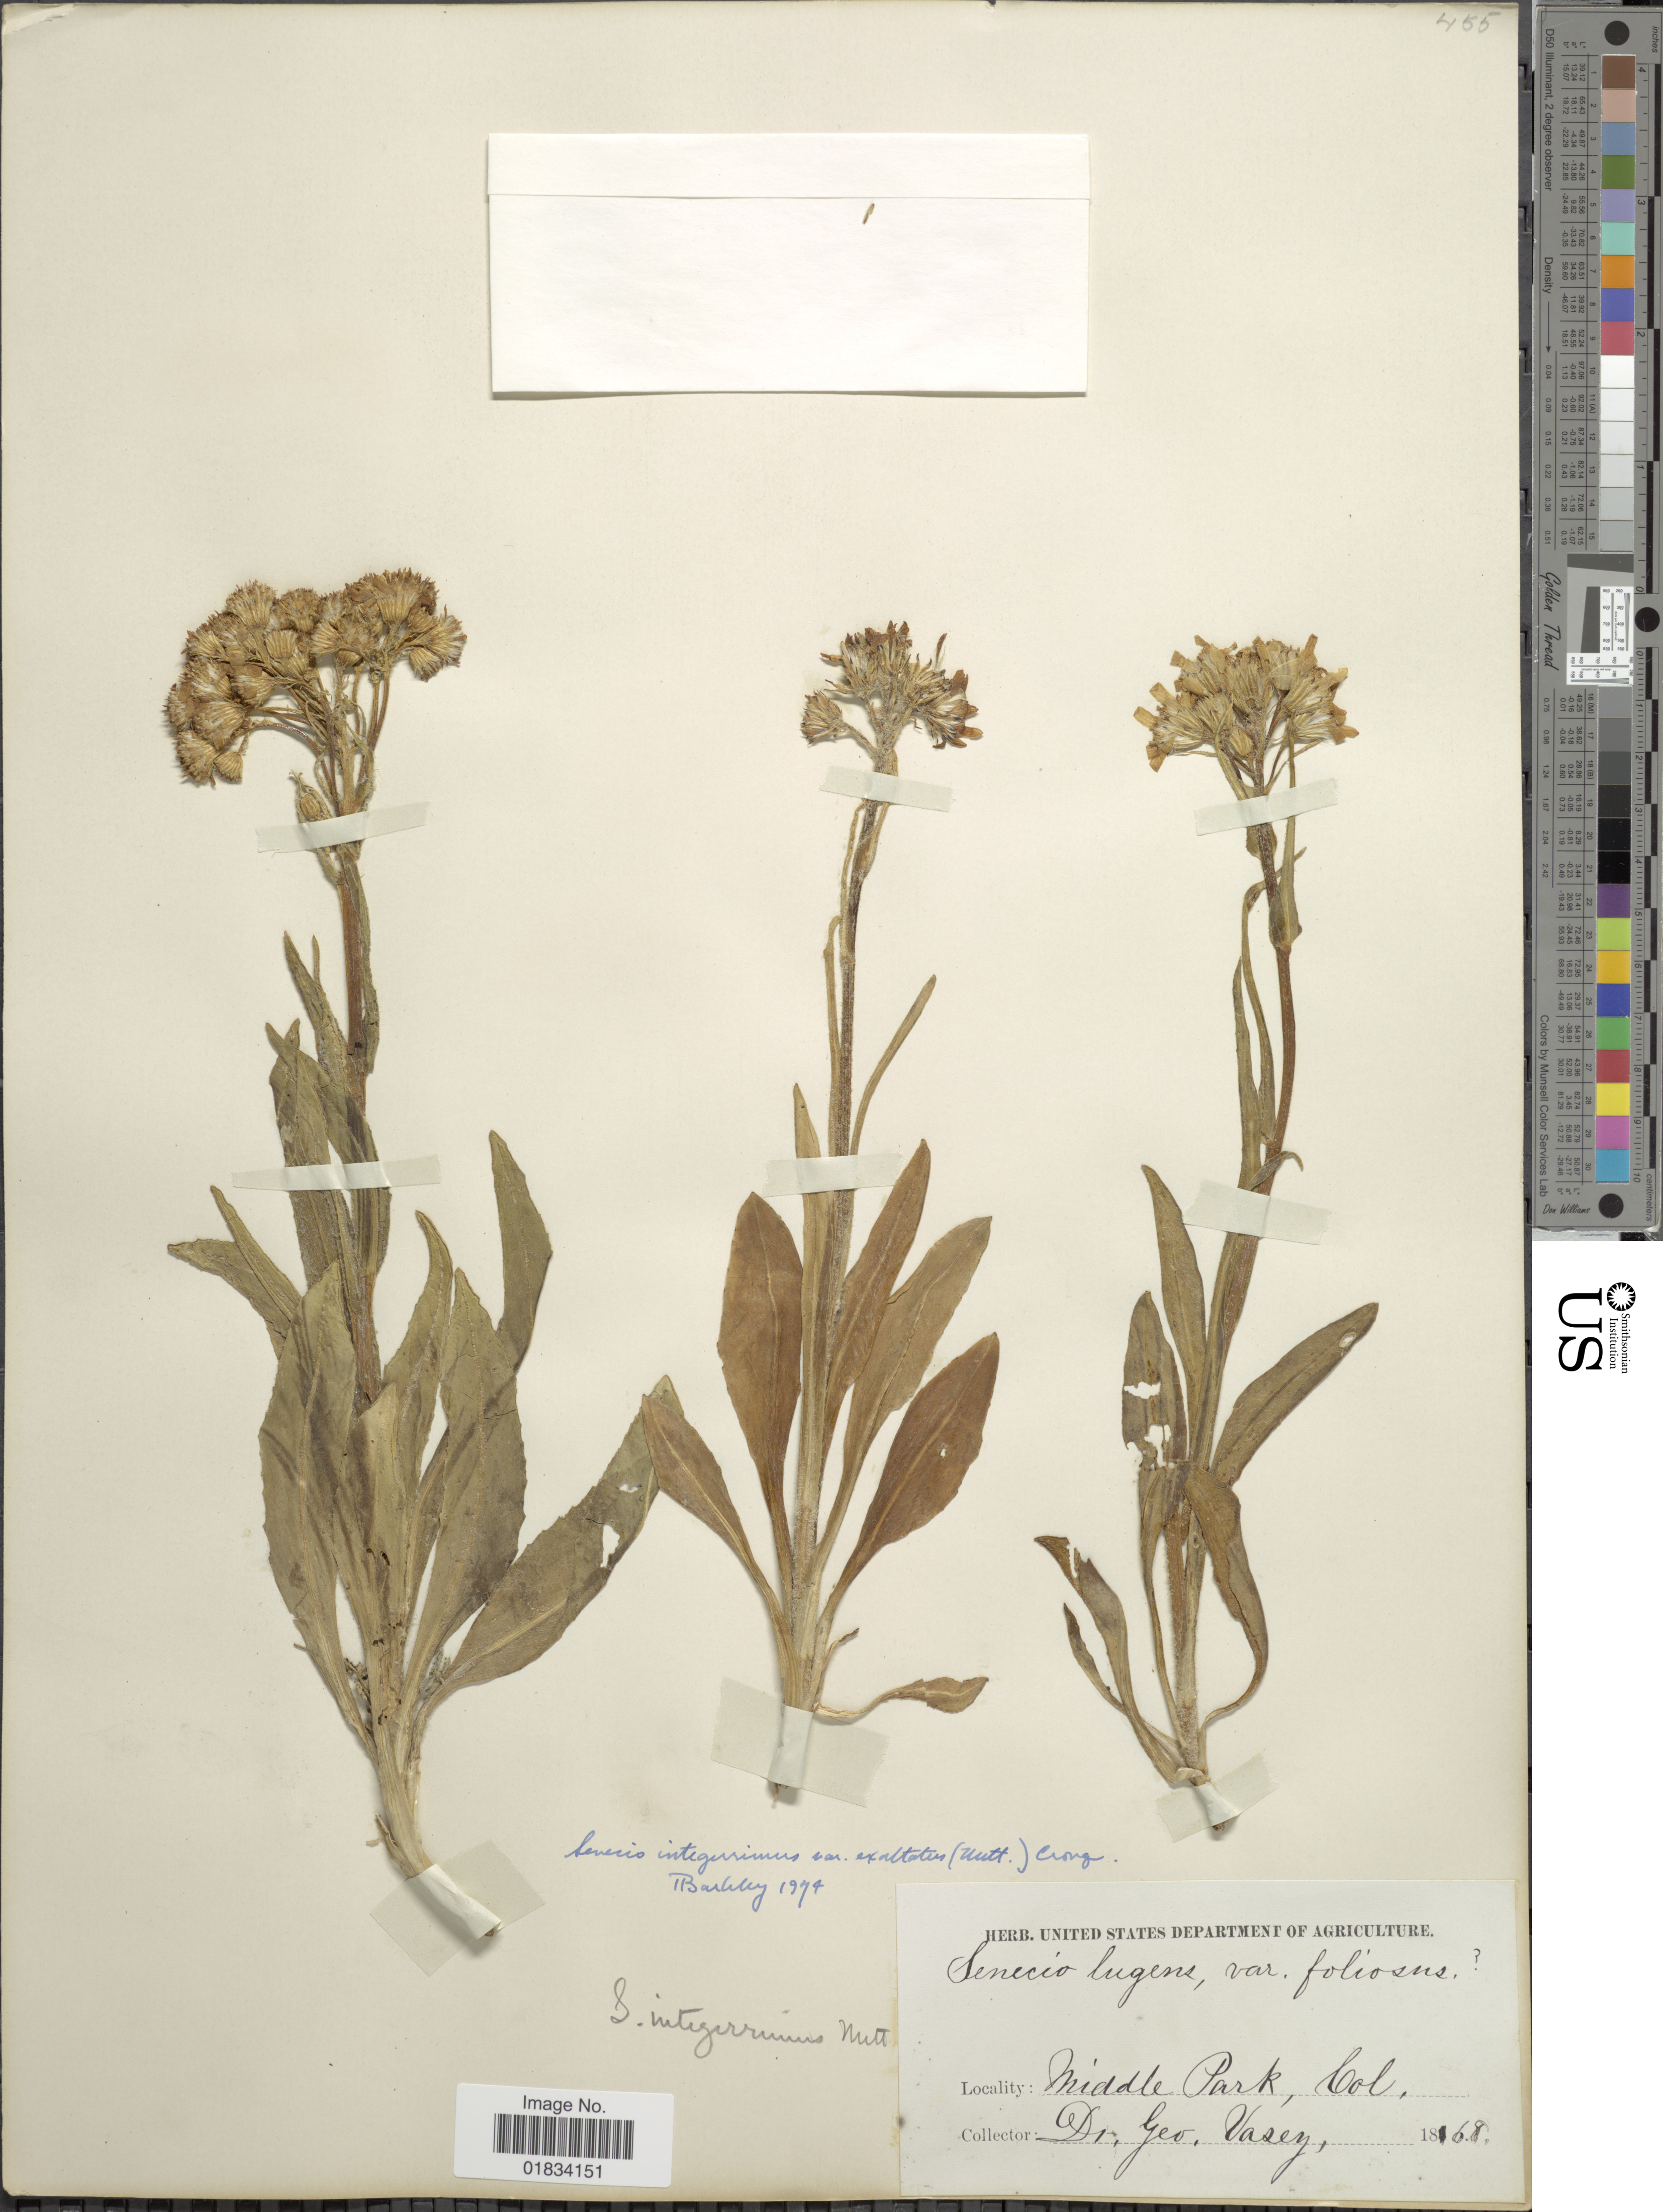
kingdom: Plantae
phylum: Tracheophyta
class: Magnoliopsida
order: Asterales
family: Asteraceae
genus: Senecio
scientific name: Senecio integerrimus var. exaltatus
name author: (Nutt.) Cronq.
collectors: G. Vasey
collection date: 1868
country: United States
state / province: Colorado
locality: Middle Park, Col.